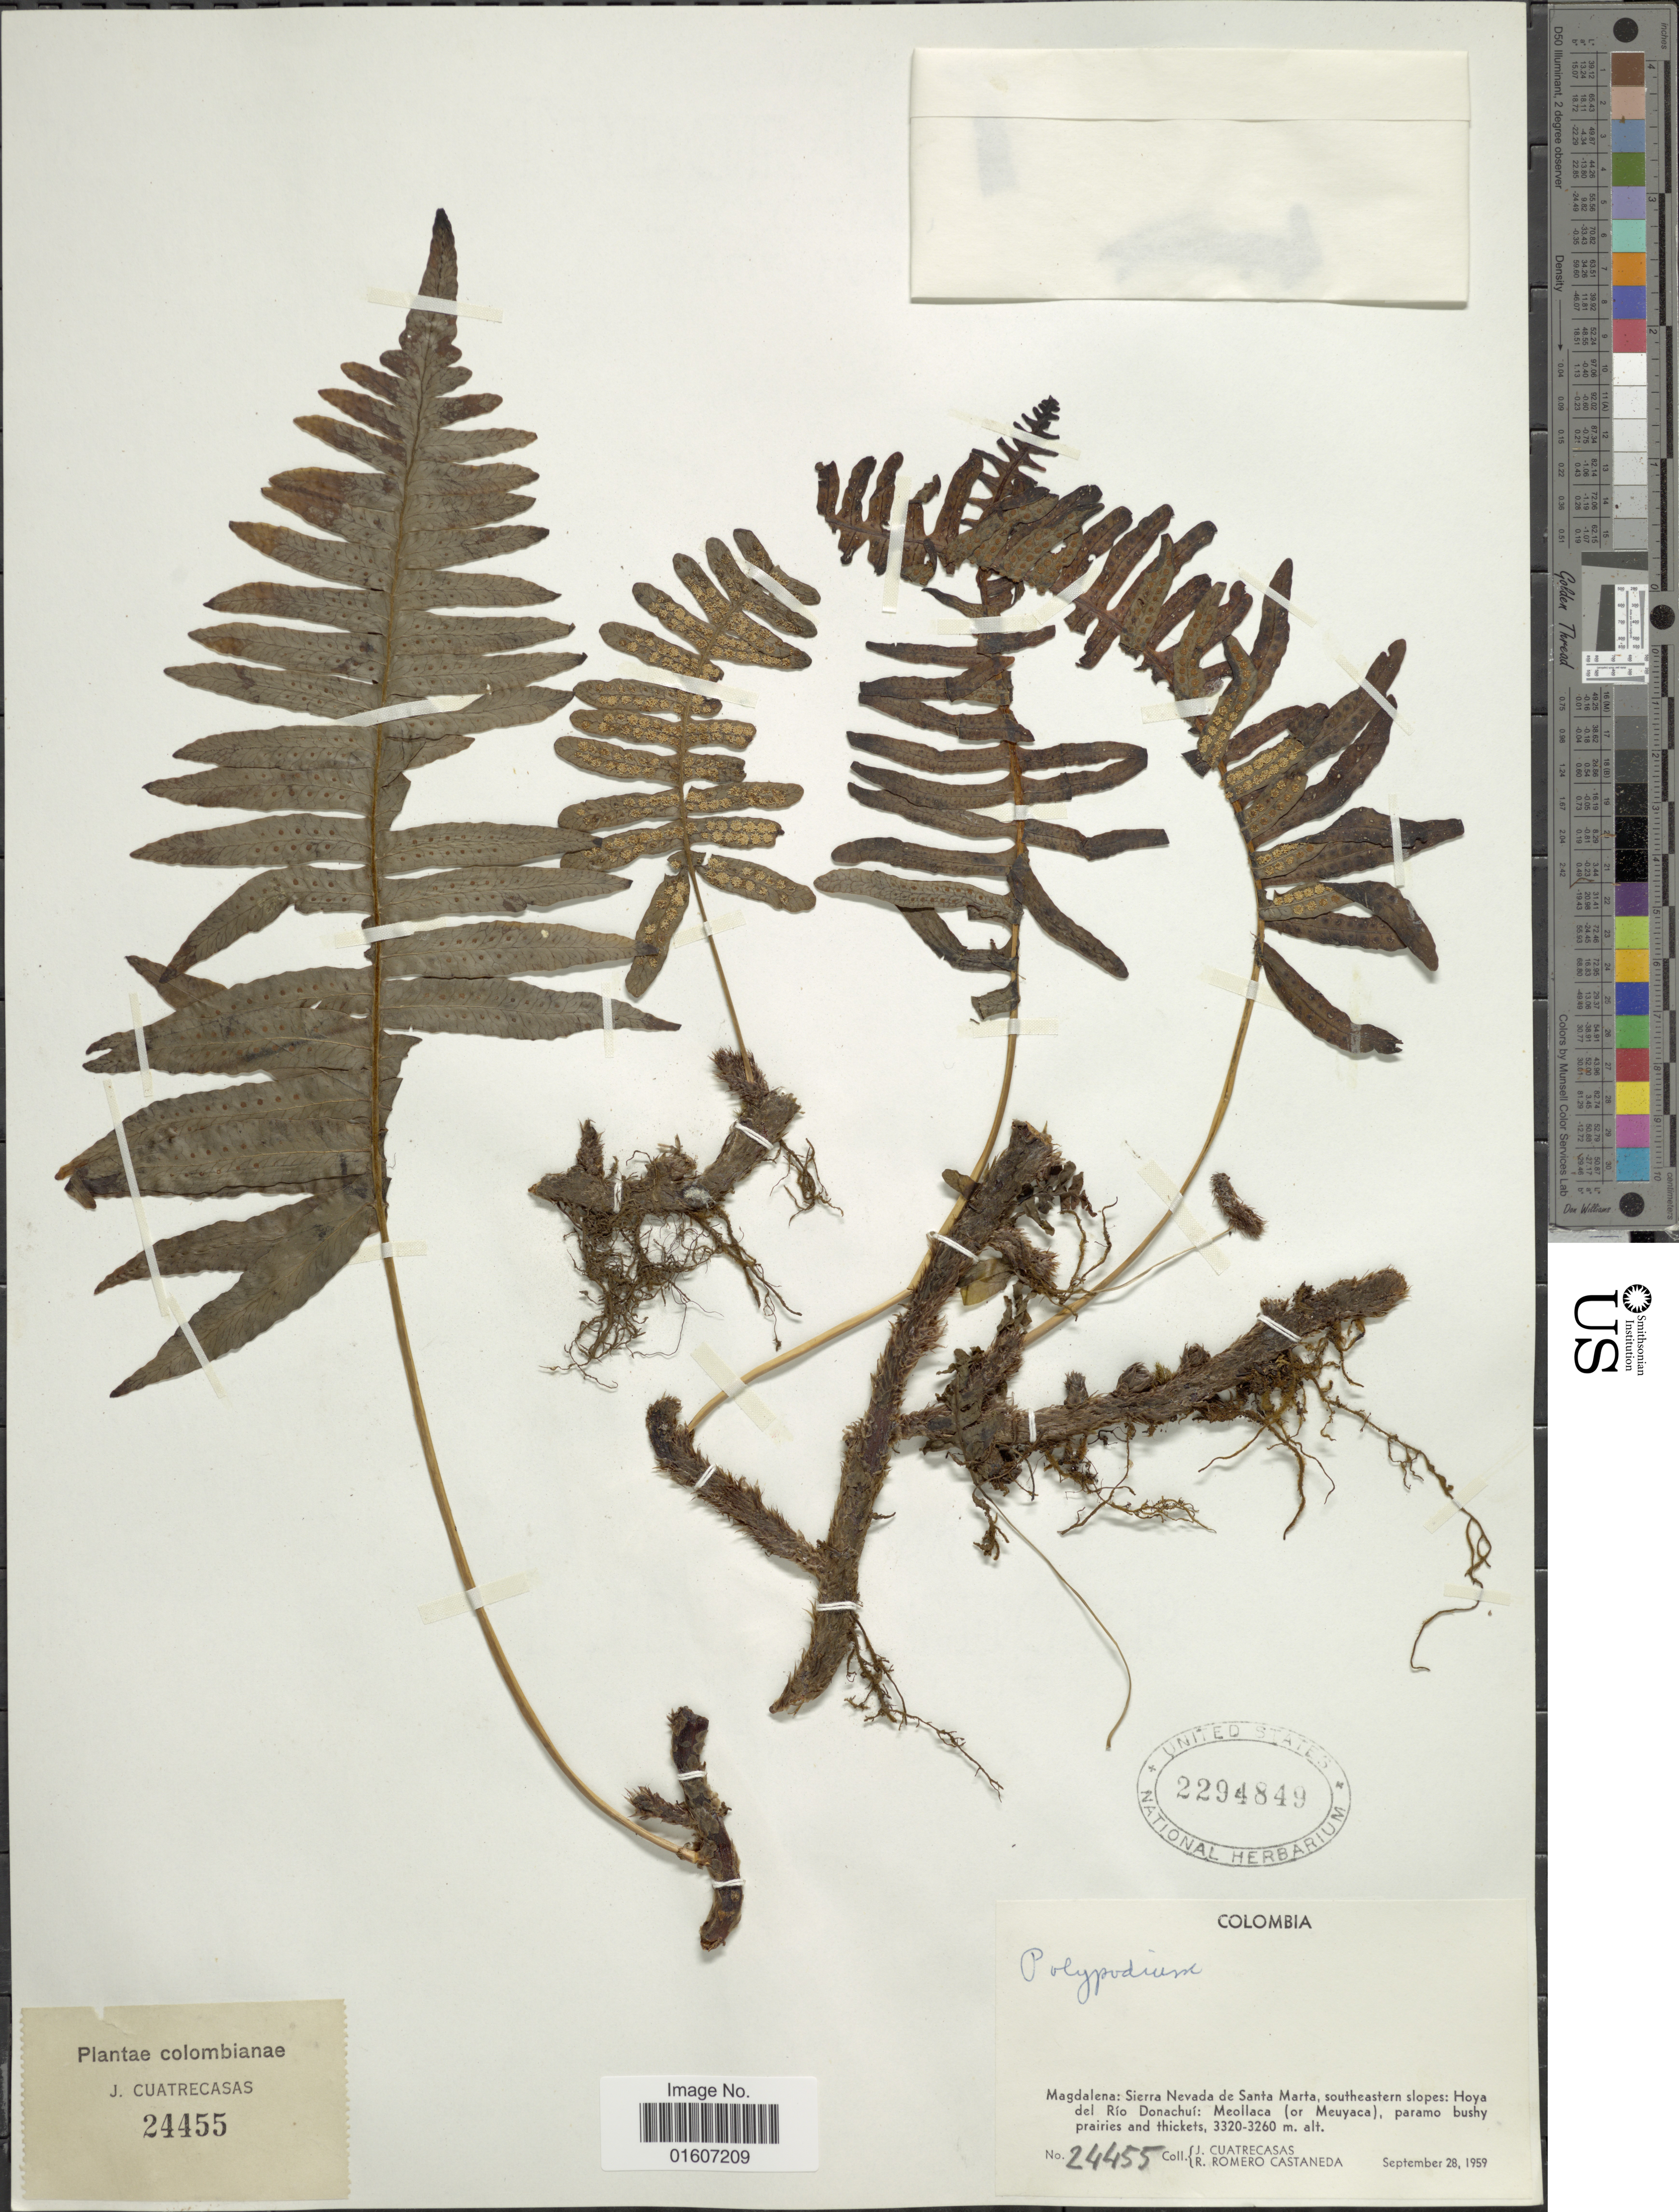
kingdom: Plantae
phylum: Tracheophyta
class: Polypodiopsida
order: Polypodiales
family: Polypodiaceae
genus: Serpocaulon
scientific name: Serpocaulon sp.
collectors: J. Cuatrecasas & R. Romero Castañeda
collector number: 24455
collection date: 1959-09-28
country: Colombia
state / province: Magdalena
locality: Sierra Nevada de Santa Marta, southeastern slopes: Hoya del Río Donachuí: Meollaca (or Meuyaca), paramo bushy prairies and thickets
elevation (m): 3260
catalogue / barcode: US 2294849